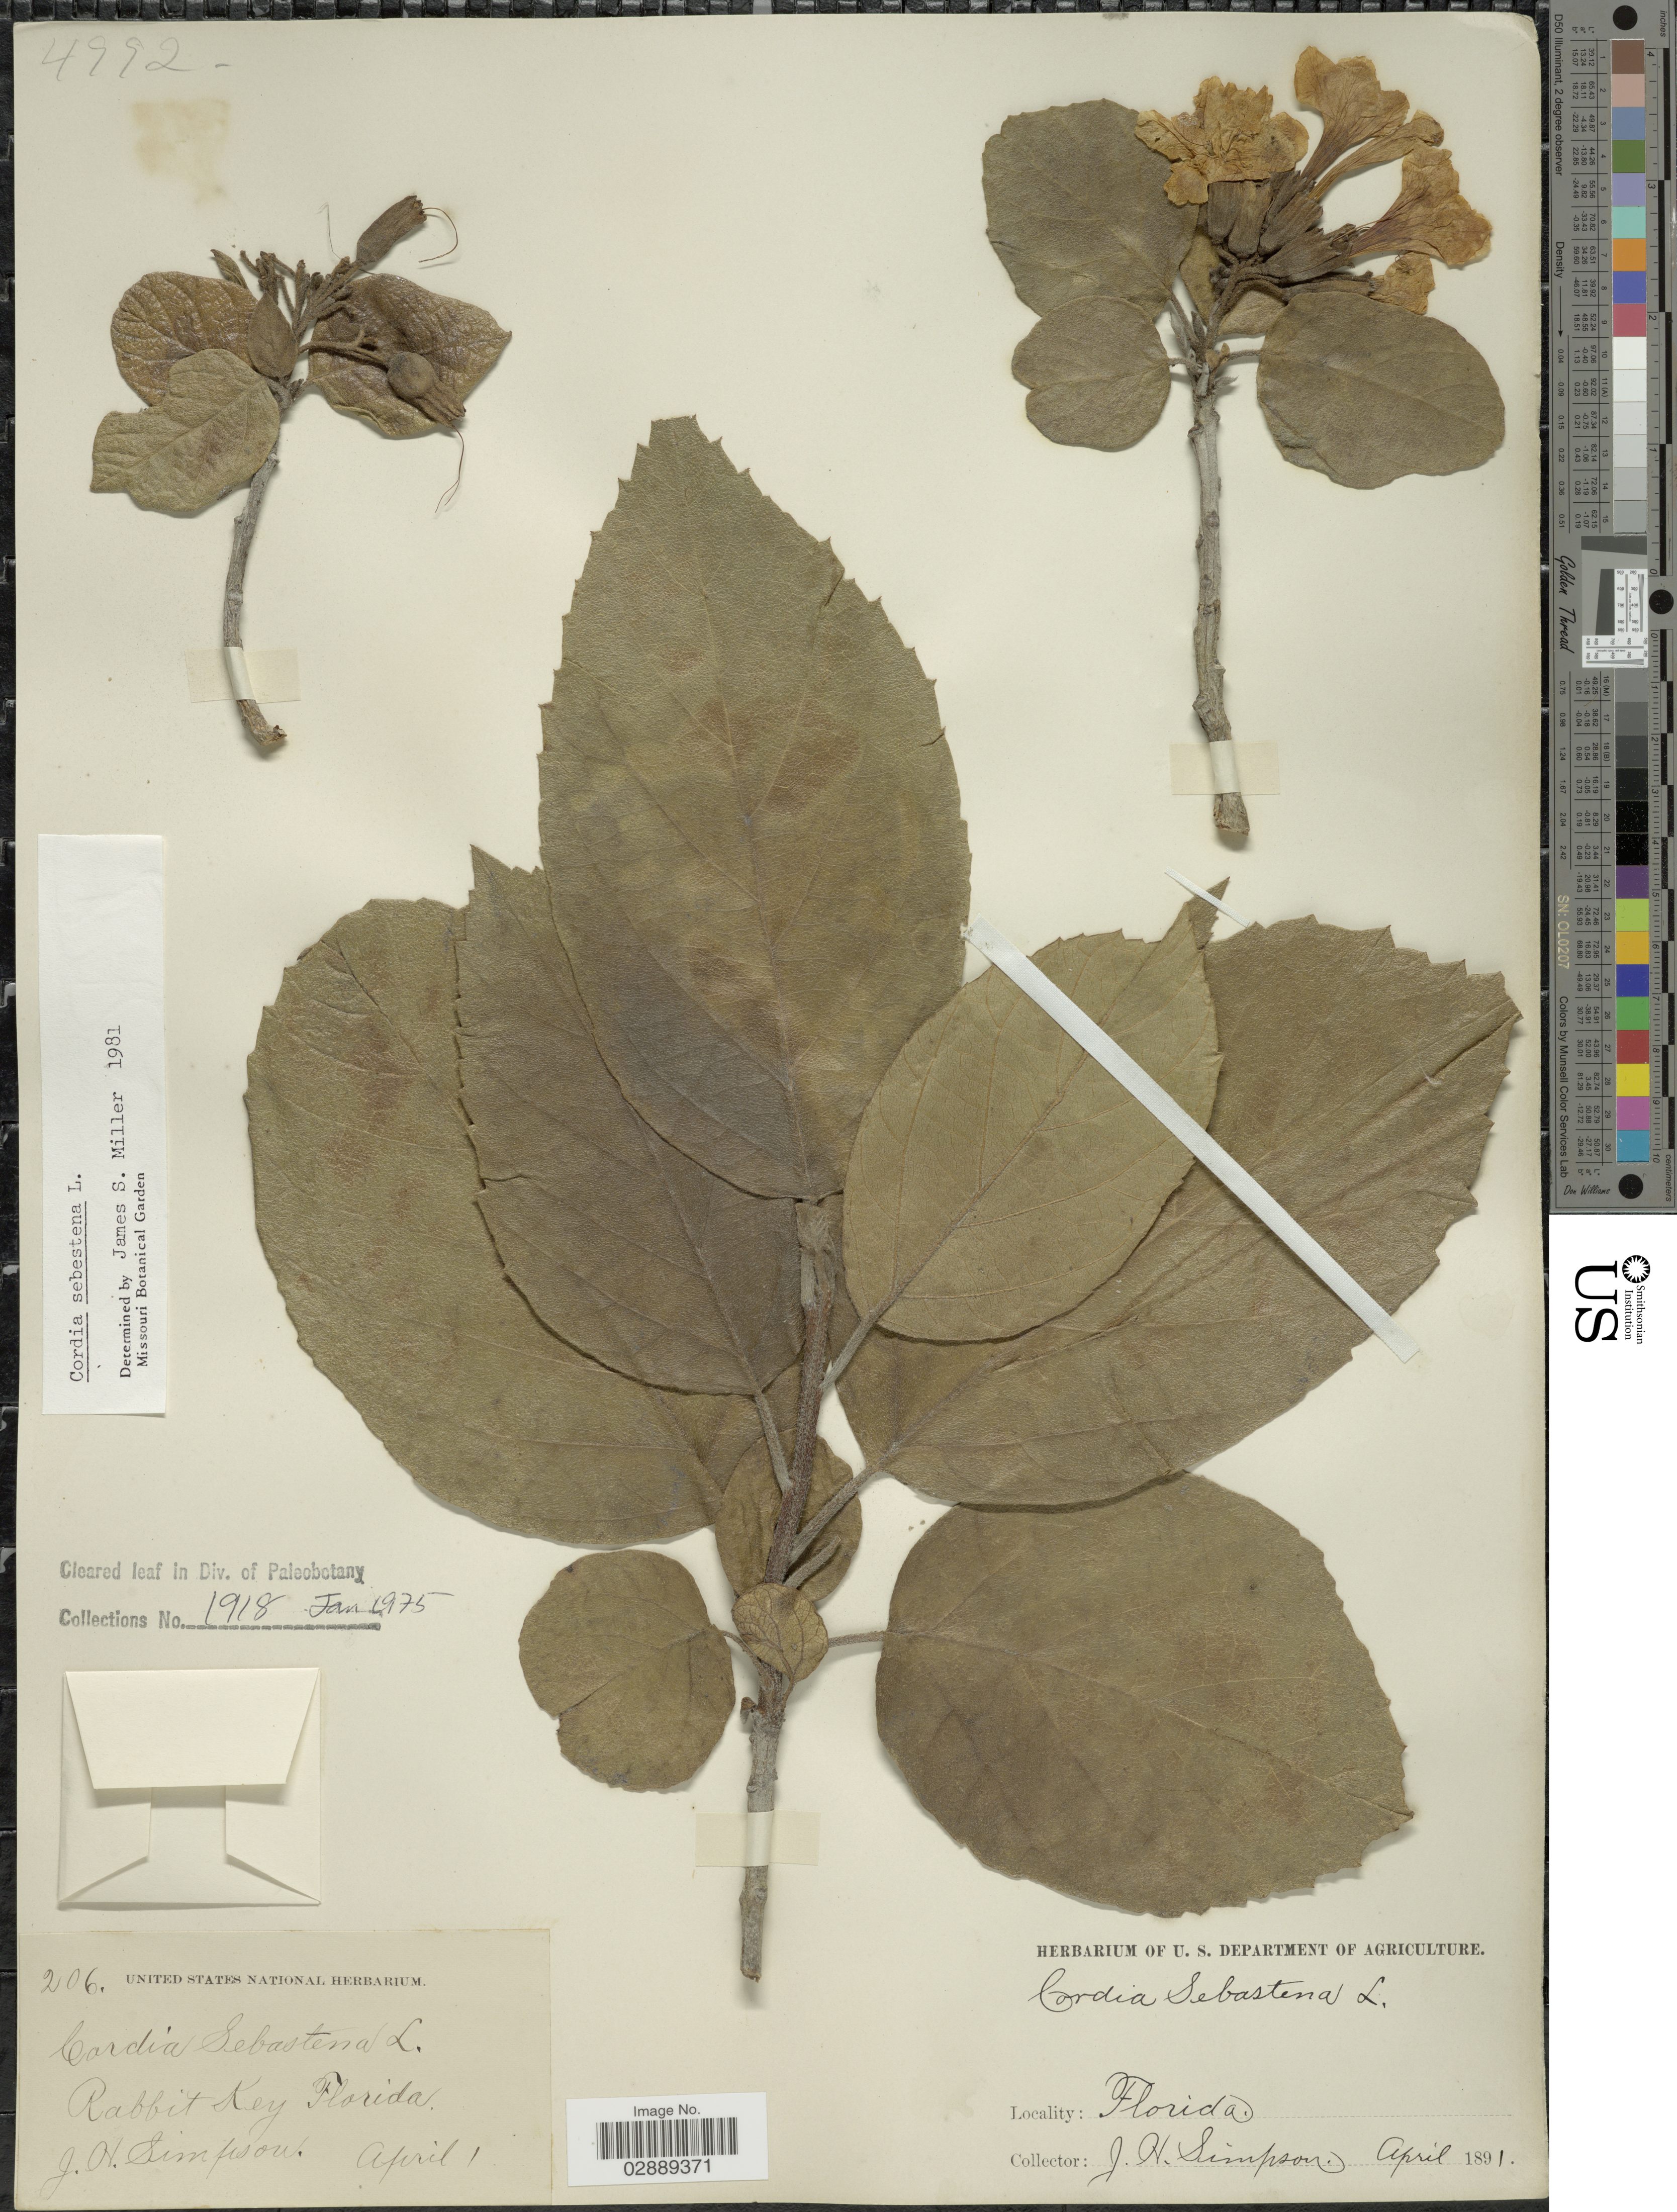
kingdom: Plantae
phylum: Tracheophyta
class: Magnoliopsida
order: Boraginales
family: Cordiaceae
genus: Cordia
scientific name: Cordia sebestena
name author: L.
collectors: J. H. Simpson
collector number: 206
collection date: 1891-04-01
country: United States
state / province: Florida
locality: Rabbit Key.